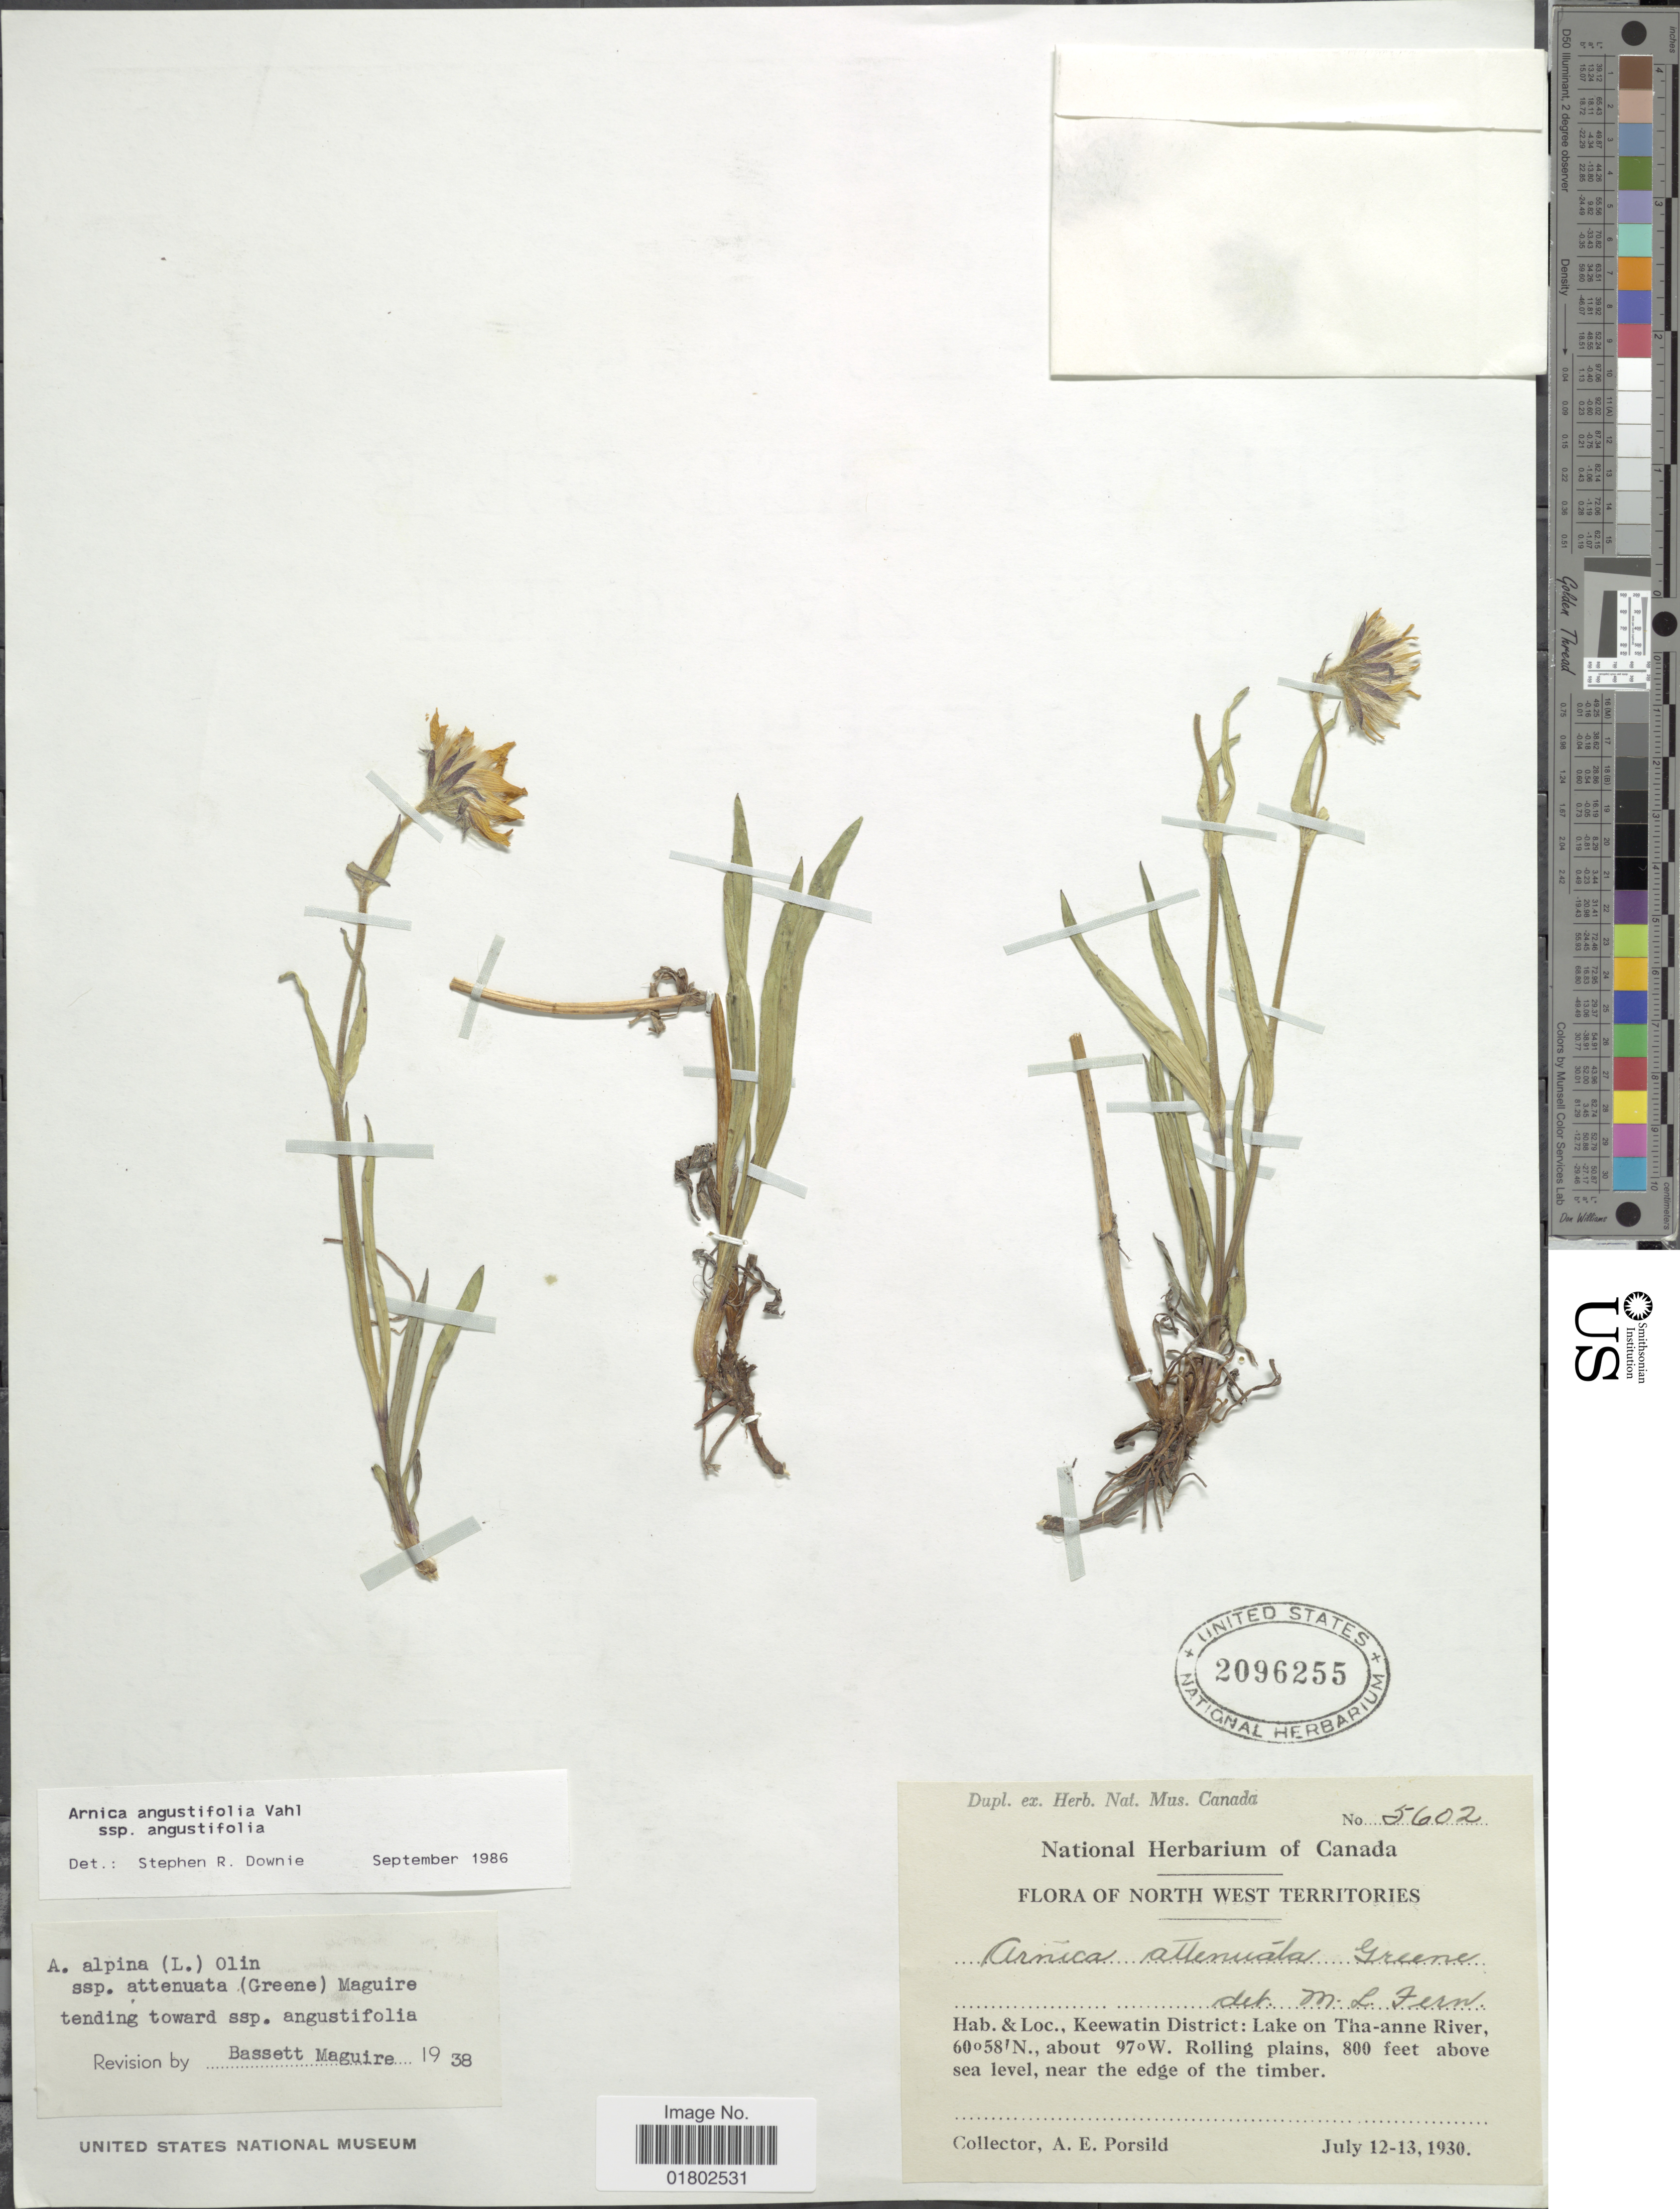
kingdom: Plantae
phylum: Tracheophyta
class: Magnoliopsida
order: Asterales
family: Asteraceae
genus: Arnica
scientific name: Arnica angustifolia subsp. angustifolia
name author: Vahl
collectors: A. E. Porsild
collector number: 5602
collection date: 1930-07-12/1930-07-13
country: Canada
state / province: Northwest Territories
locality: Keewatin District: Lake on Tha-anne River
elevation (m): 244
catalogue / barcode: US 2096255